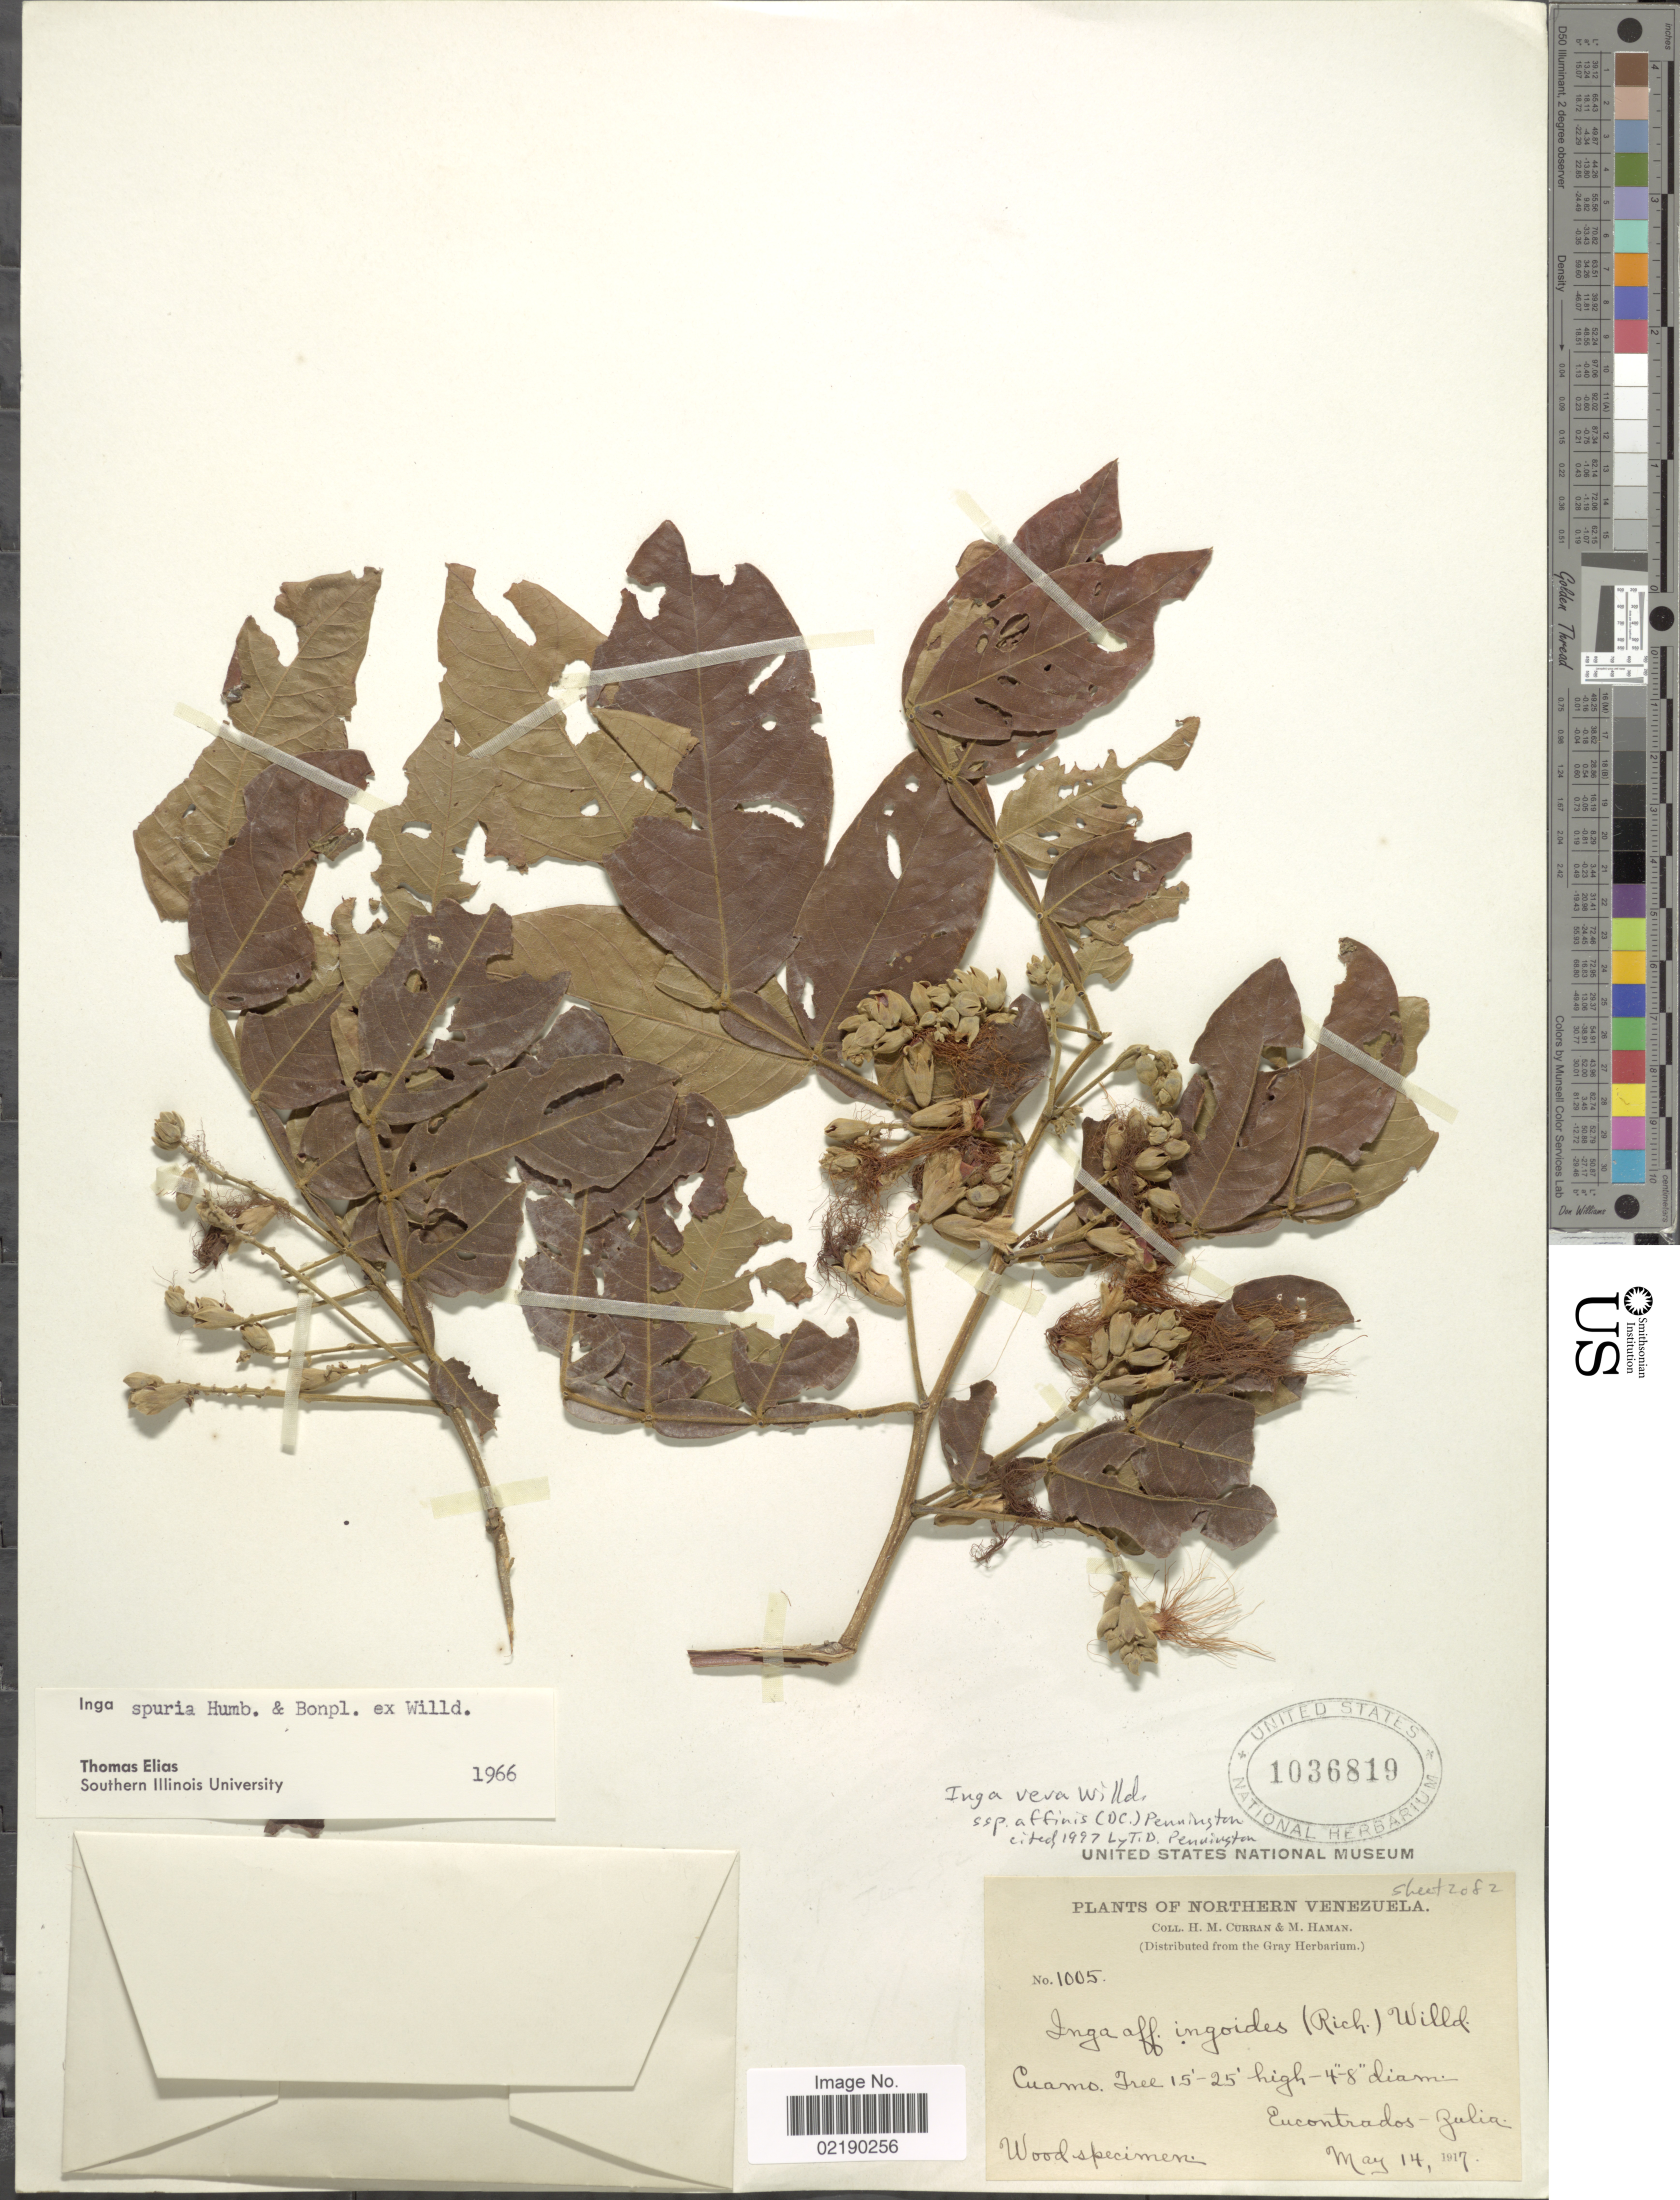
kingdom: Plantae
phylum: Tracheophyta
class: Magnoliopsida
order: Fabales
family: Fabaceae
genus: Inga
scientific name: Inga vera subsp. affinis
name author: (DC.) T.D. Penn.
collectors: H. M. Curran & M. Haman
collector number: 1005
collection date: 1917-05-14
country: Venezuela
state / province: Zulia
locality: Northern Venezuela. Eucontrados - Zulia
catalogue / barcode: US 1036819